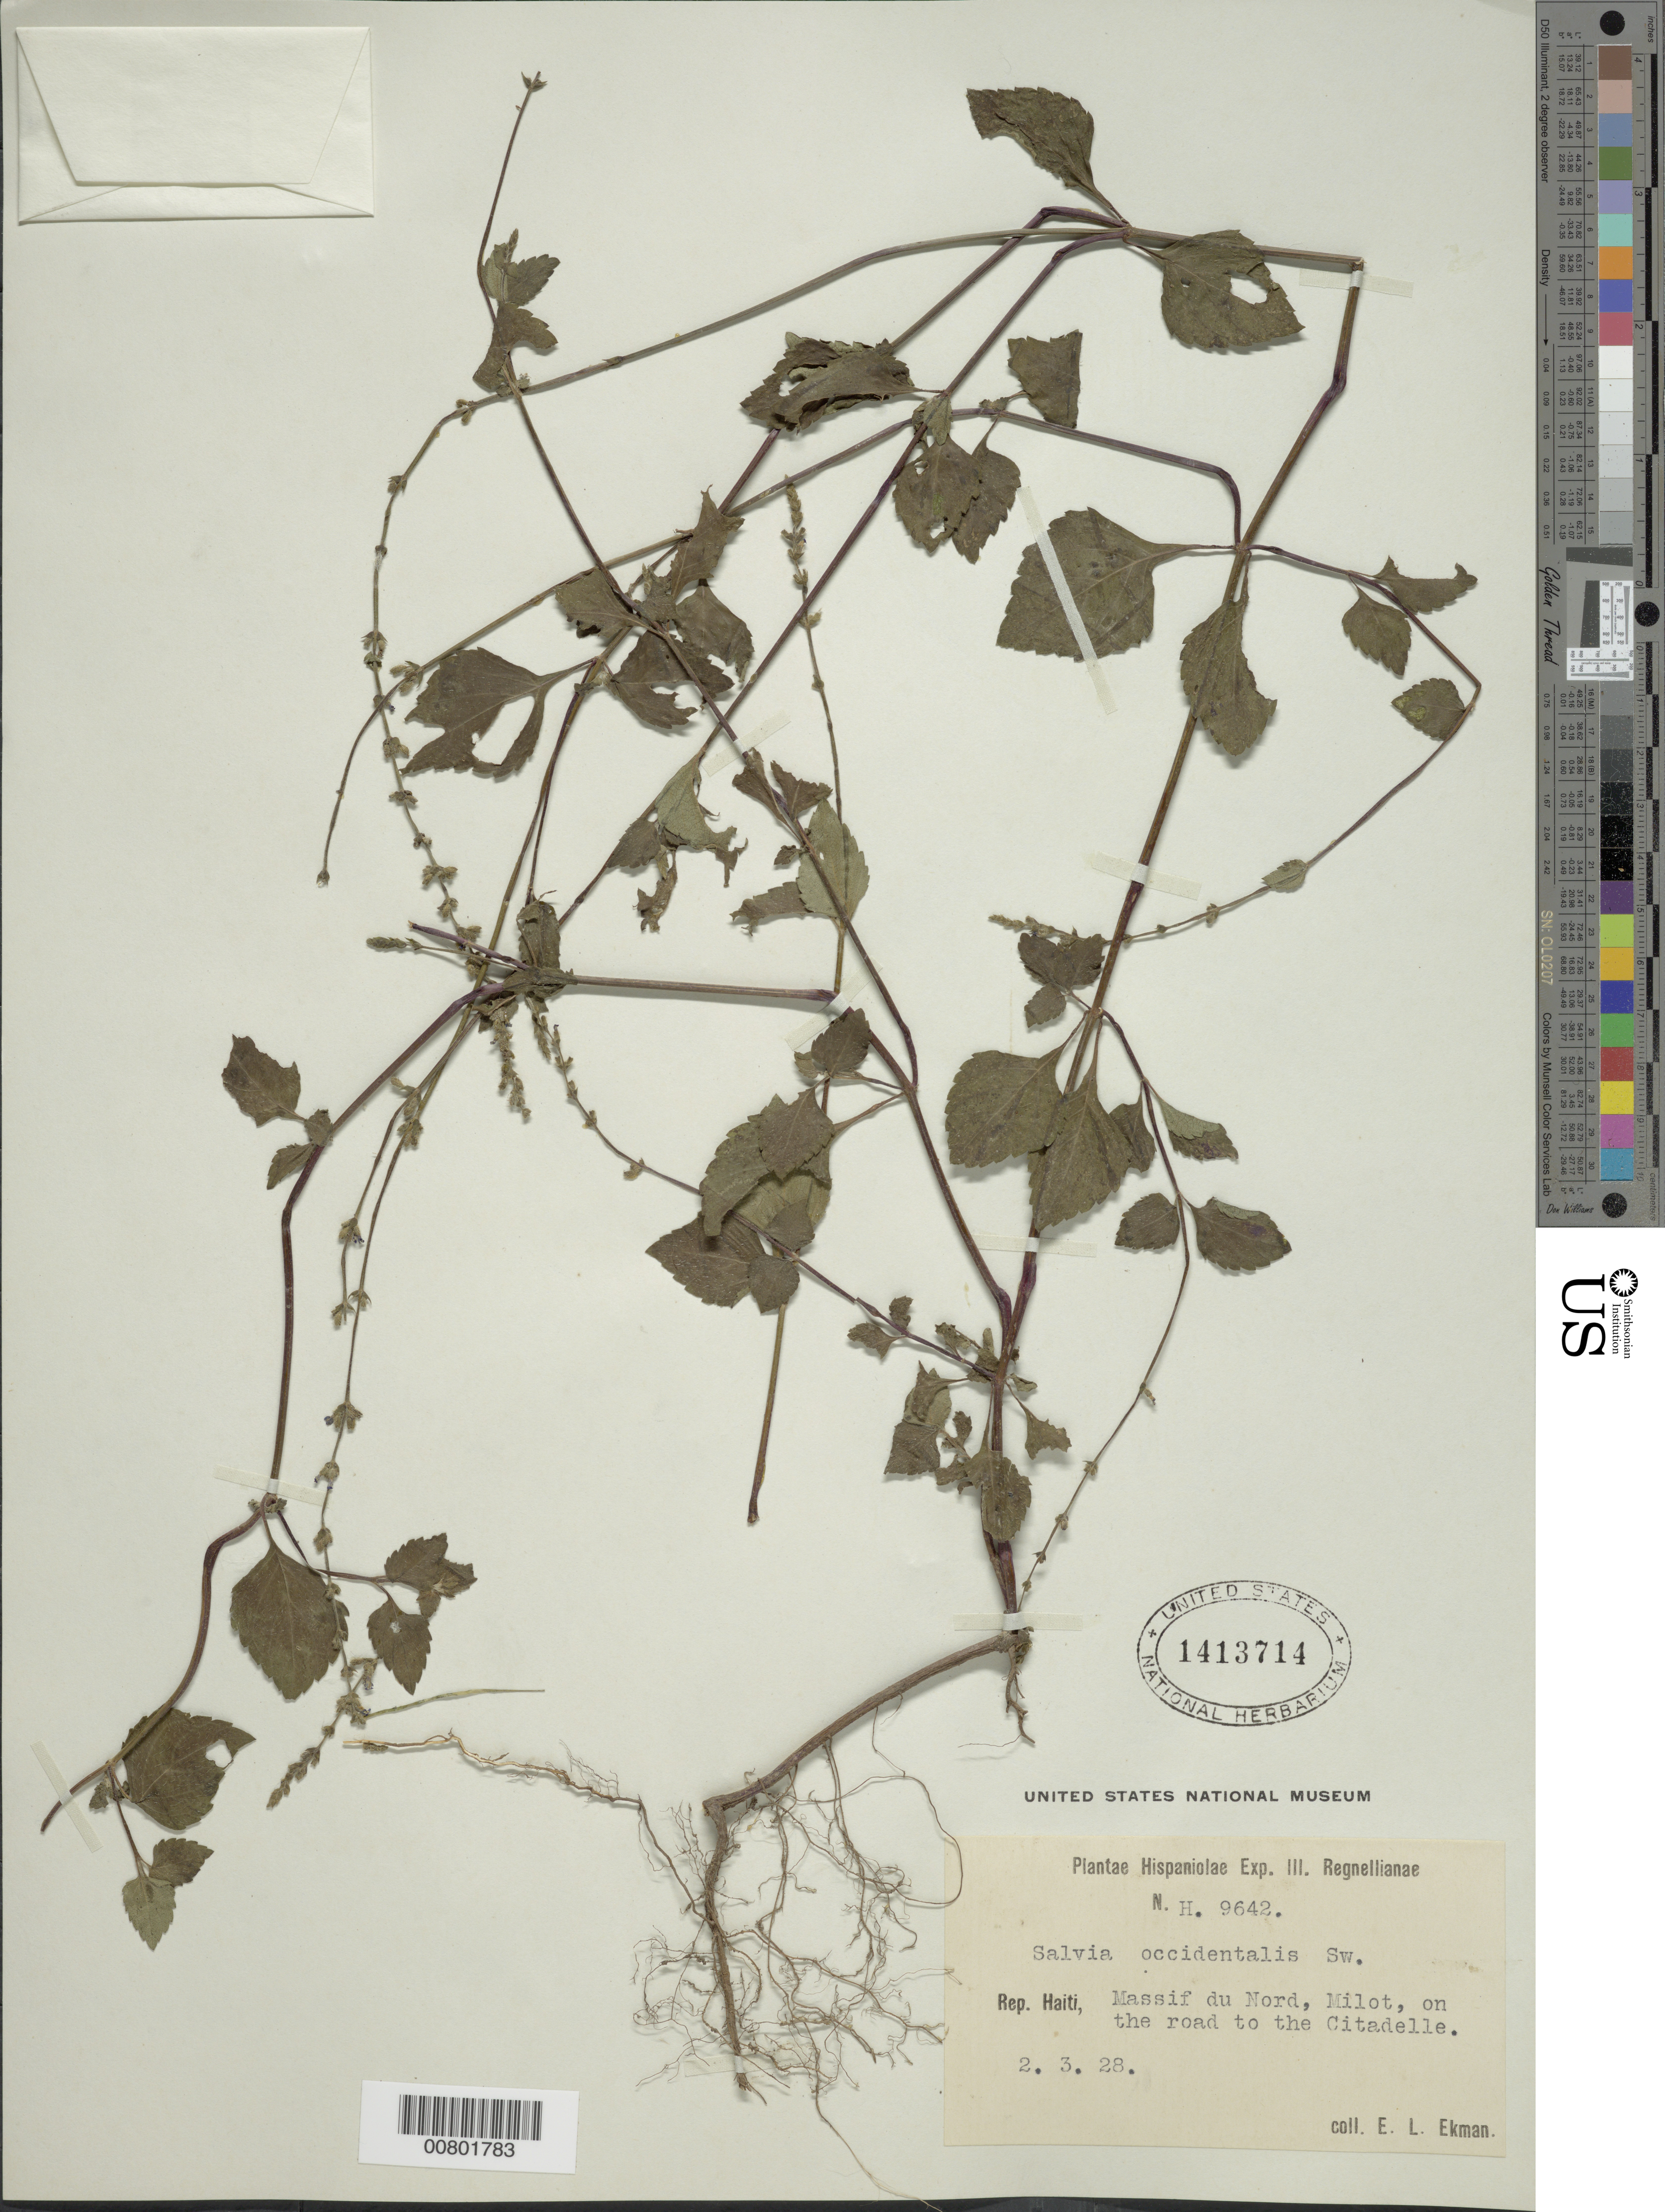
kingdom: Plantae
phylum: Tracheophyta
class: Magnoliopsida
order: Lamiales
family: Lamiaceae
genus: Salvia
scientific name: Salvia occidentalis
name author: Sw.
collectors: E. L. Ekman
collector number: H 9642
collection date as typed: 02 Mar 1928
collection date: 1928-03-02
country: Haiti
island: Hispaniola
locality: Massif du Nord, Milot, road to the Citadelle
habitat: On the road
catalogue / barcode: US 1413714